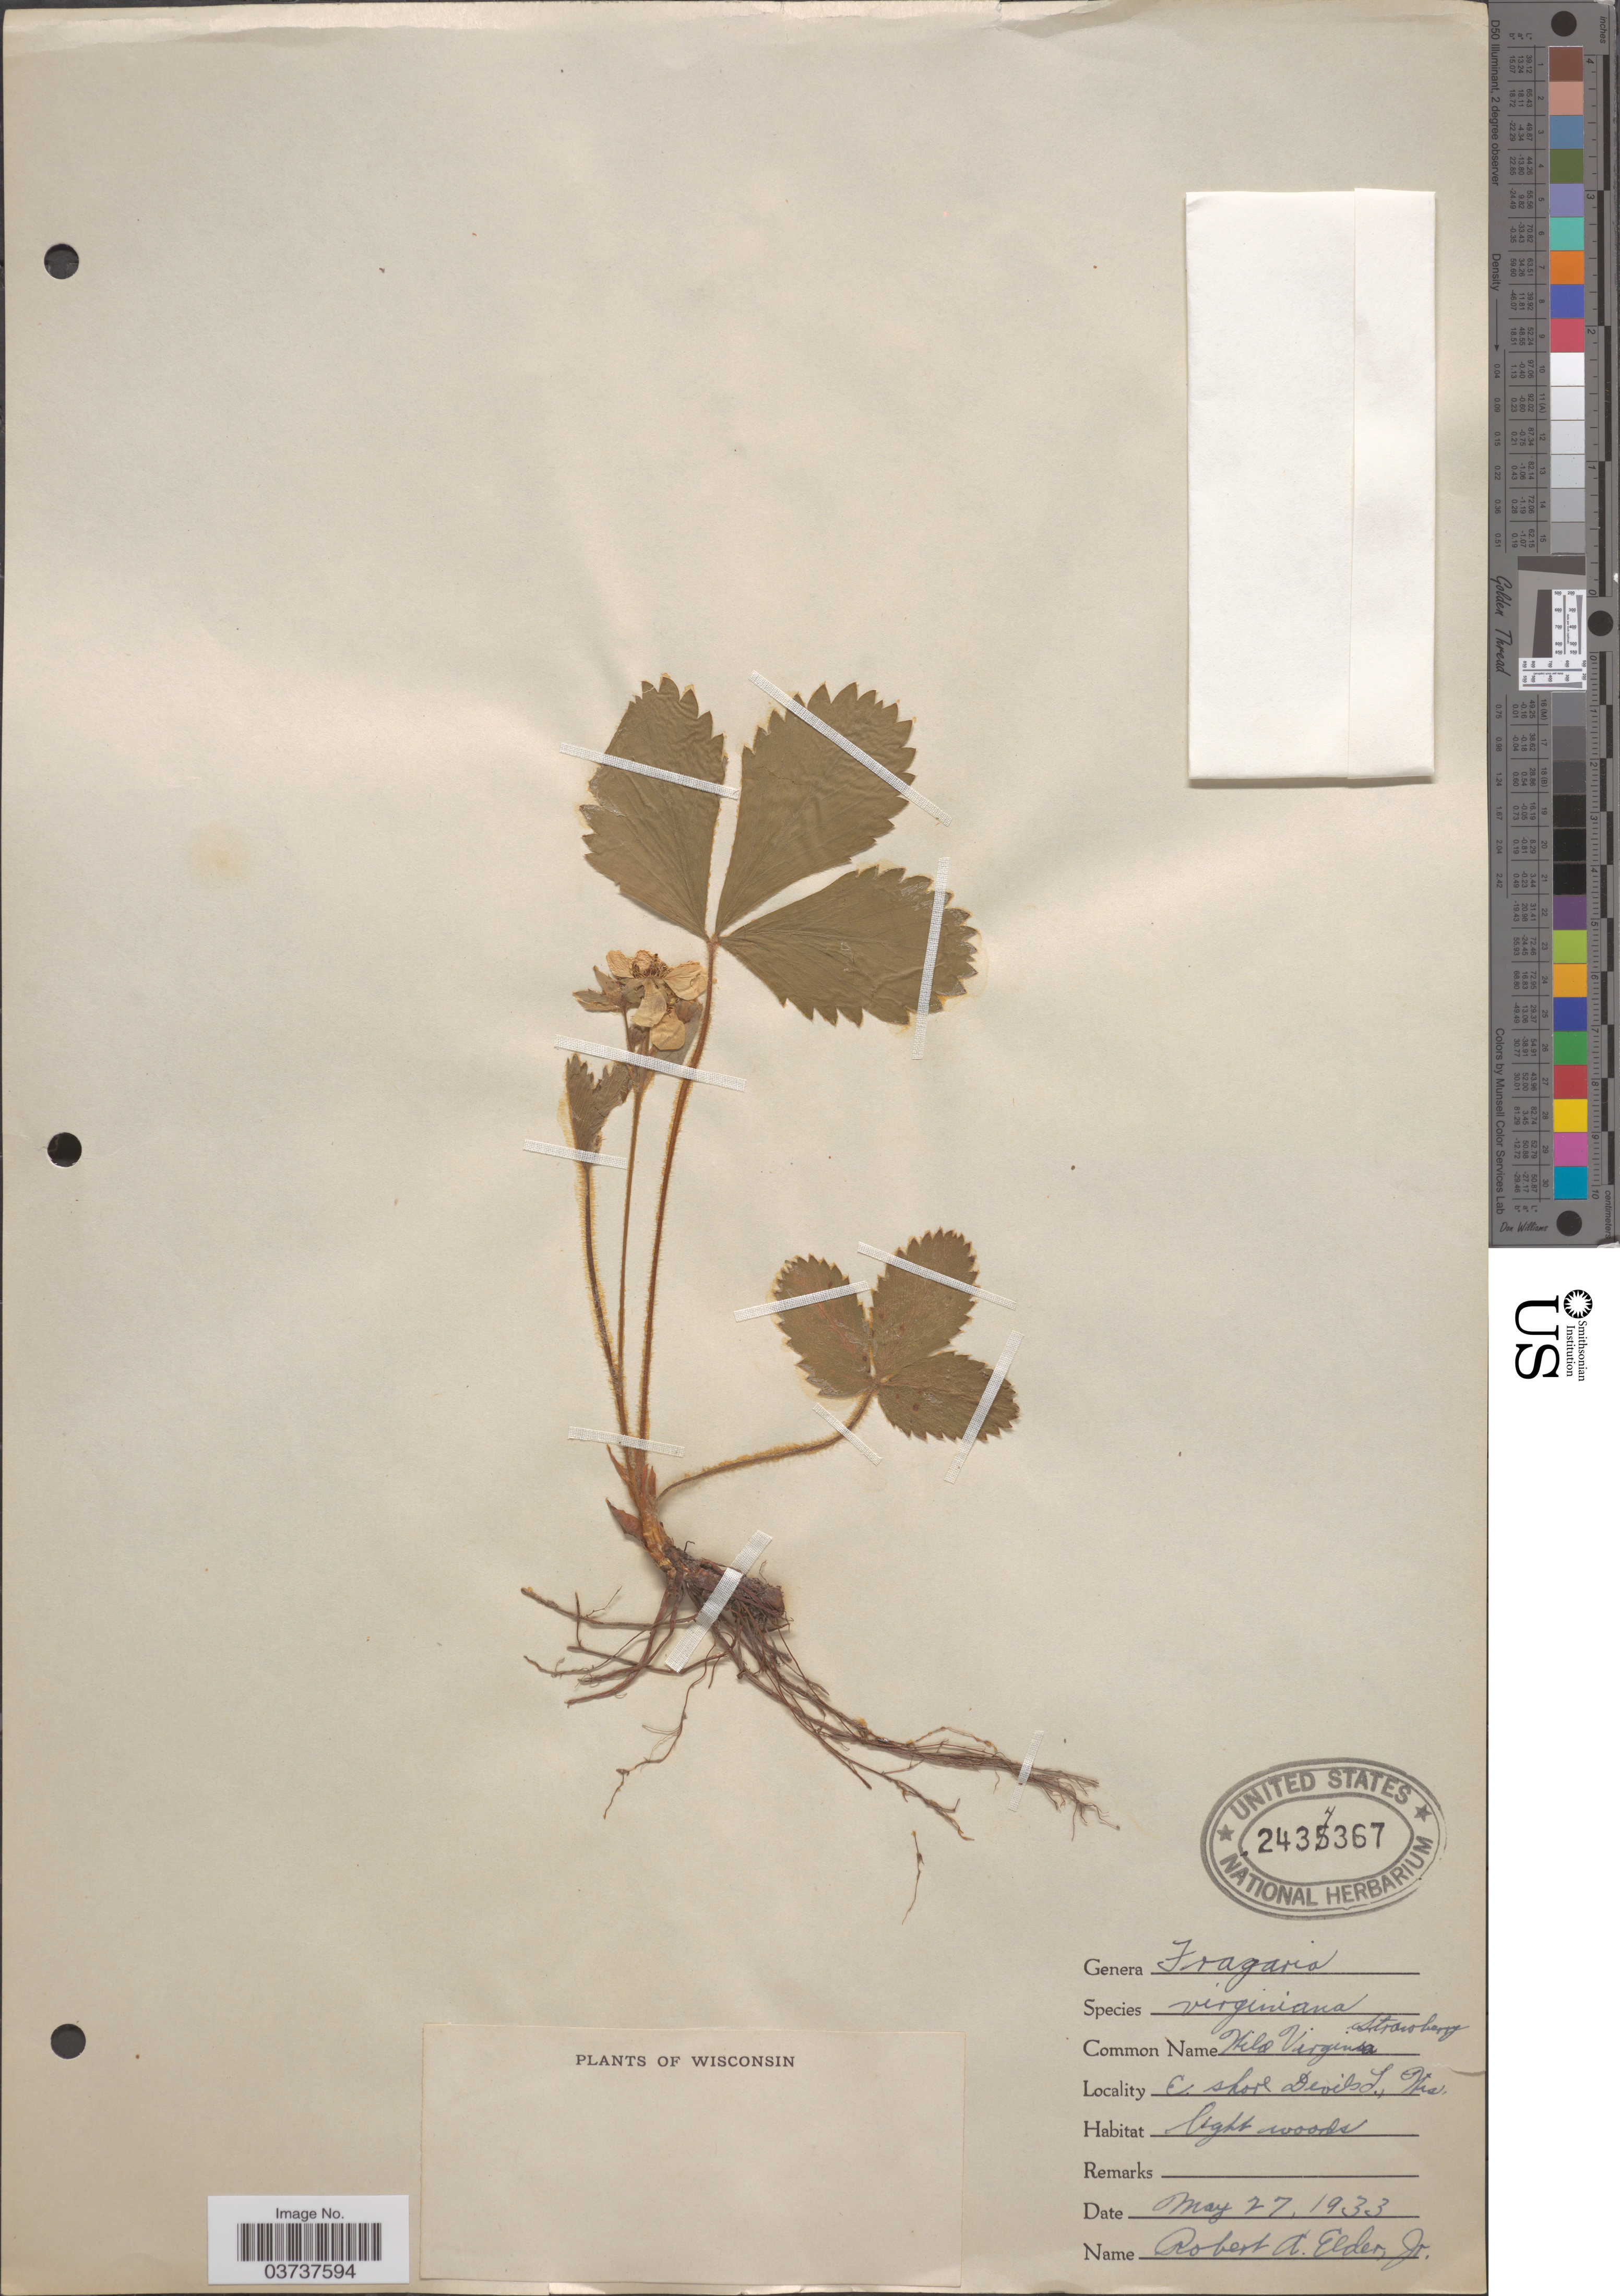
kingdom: Plantae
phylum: Tracheophyta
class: Magnoliopsida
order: Rosales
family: Rosaceae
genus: Fragaria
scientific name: Fragaria virginiana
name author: Mill.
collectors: R. E. Elder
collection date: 1933-05-27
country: United States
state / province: Wisconsin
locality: E. shore Devils I.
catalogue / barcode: US 2434367